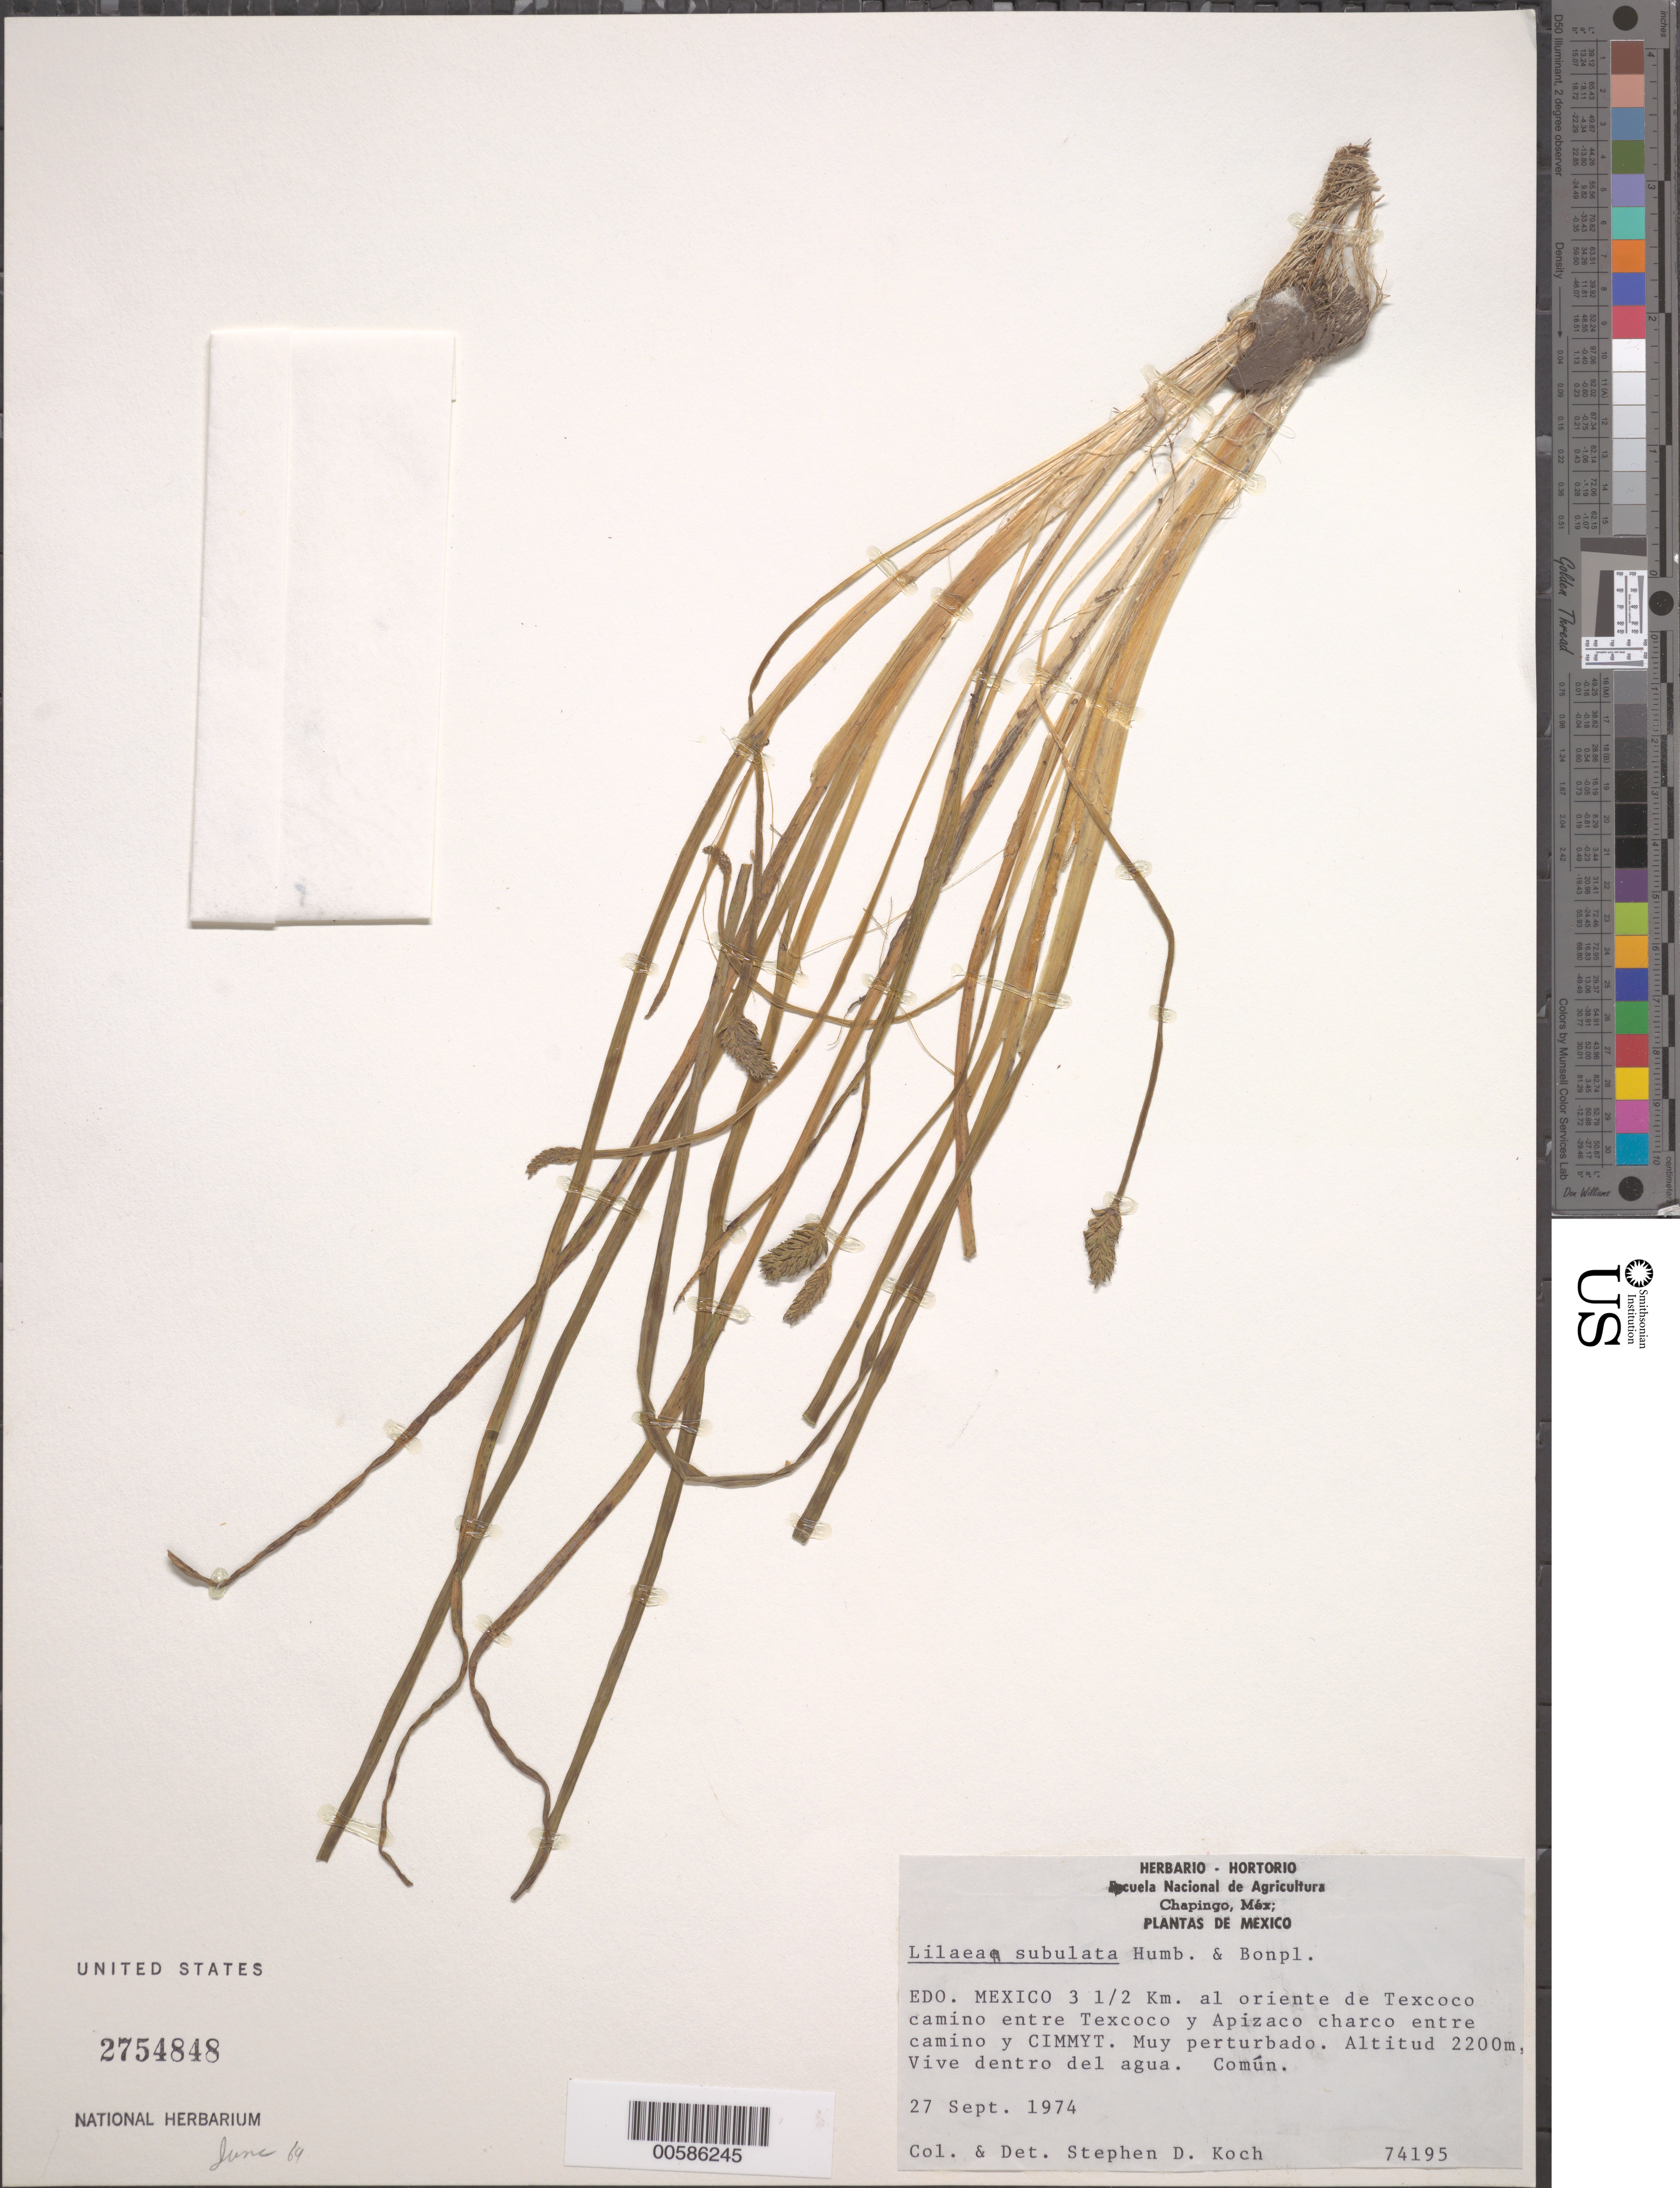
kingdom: Plantae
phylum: Tracheophyta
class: Liliopsida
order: Alismatales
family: Juncaginaceae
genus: Triglochin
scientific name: Triglochin scilloides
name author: (Poir.) Mering & Kadereit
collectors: S. D. Koch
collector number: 74195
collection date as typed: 27 Sep 1974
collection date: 1974-09-27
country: Mexico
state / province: México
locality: Chapingo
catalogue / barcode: US 2754848